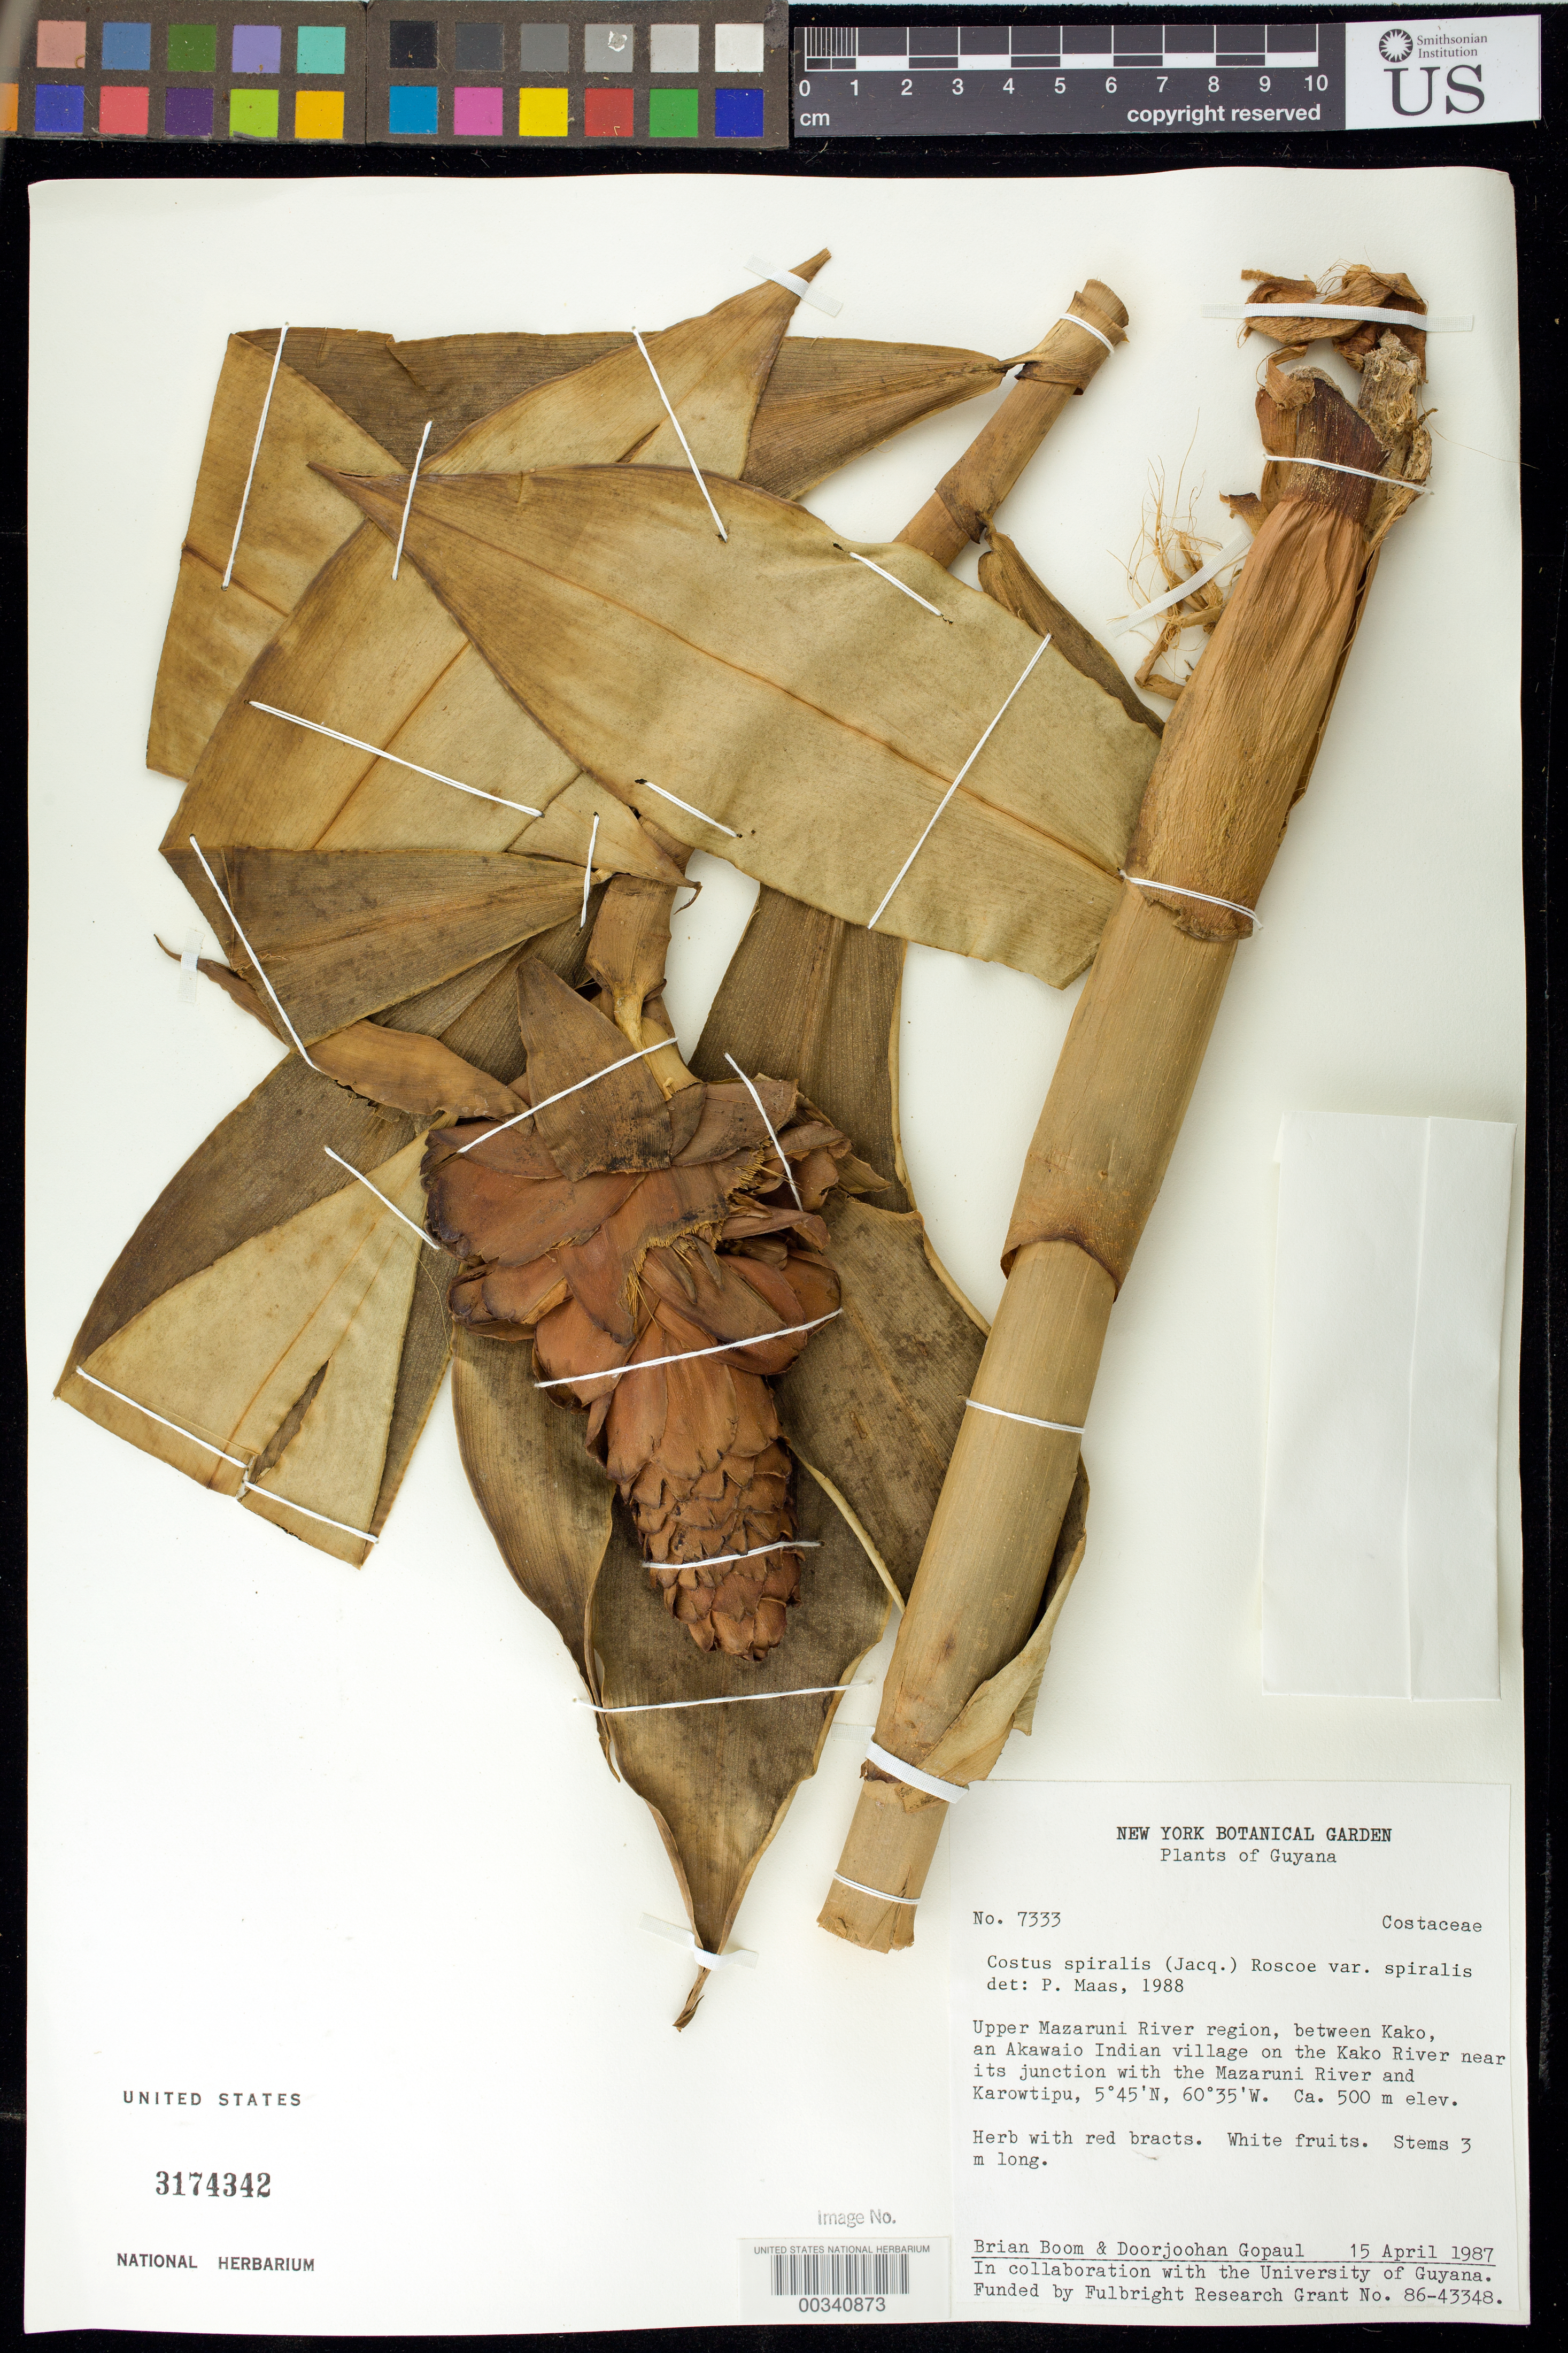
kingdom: Plantae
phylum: Tracheophyta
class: Liliopsida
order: Zingiberales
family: Costaceae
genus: Costus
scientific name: Costus spiralis var. spiralis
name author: (Jacq.) Roscoe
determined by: Maas, Paul J. M.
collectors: B. M. Boom & D. Gopaul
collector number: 7333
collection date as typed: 15 Apr 1987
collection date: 1987-04-15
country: Guyana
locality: Upper Mazaruni River region, be'tween Kako, an Akawaio indian village on Kako River near its junction with Mazaruni River and Karowtipu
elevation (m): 500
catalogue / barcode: US 3174342